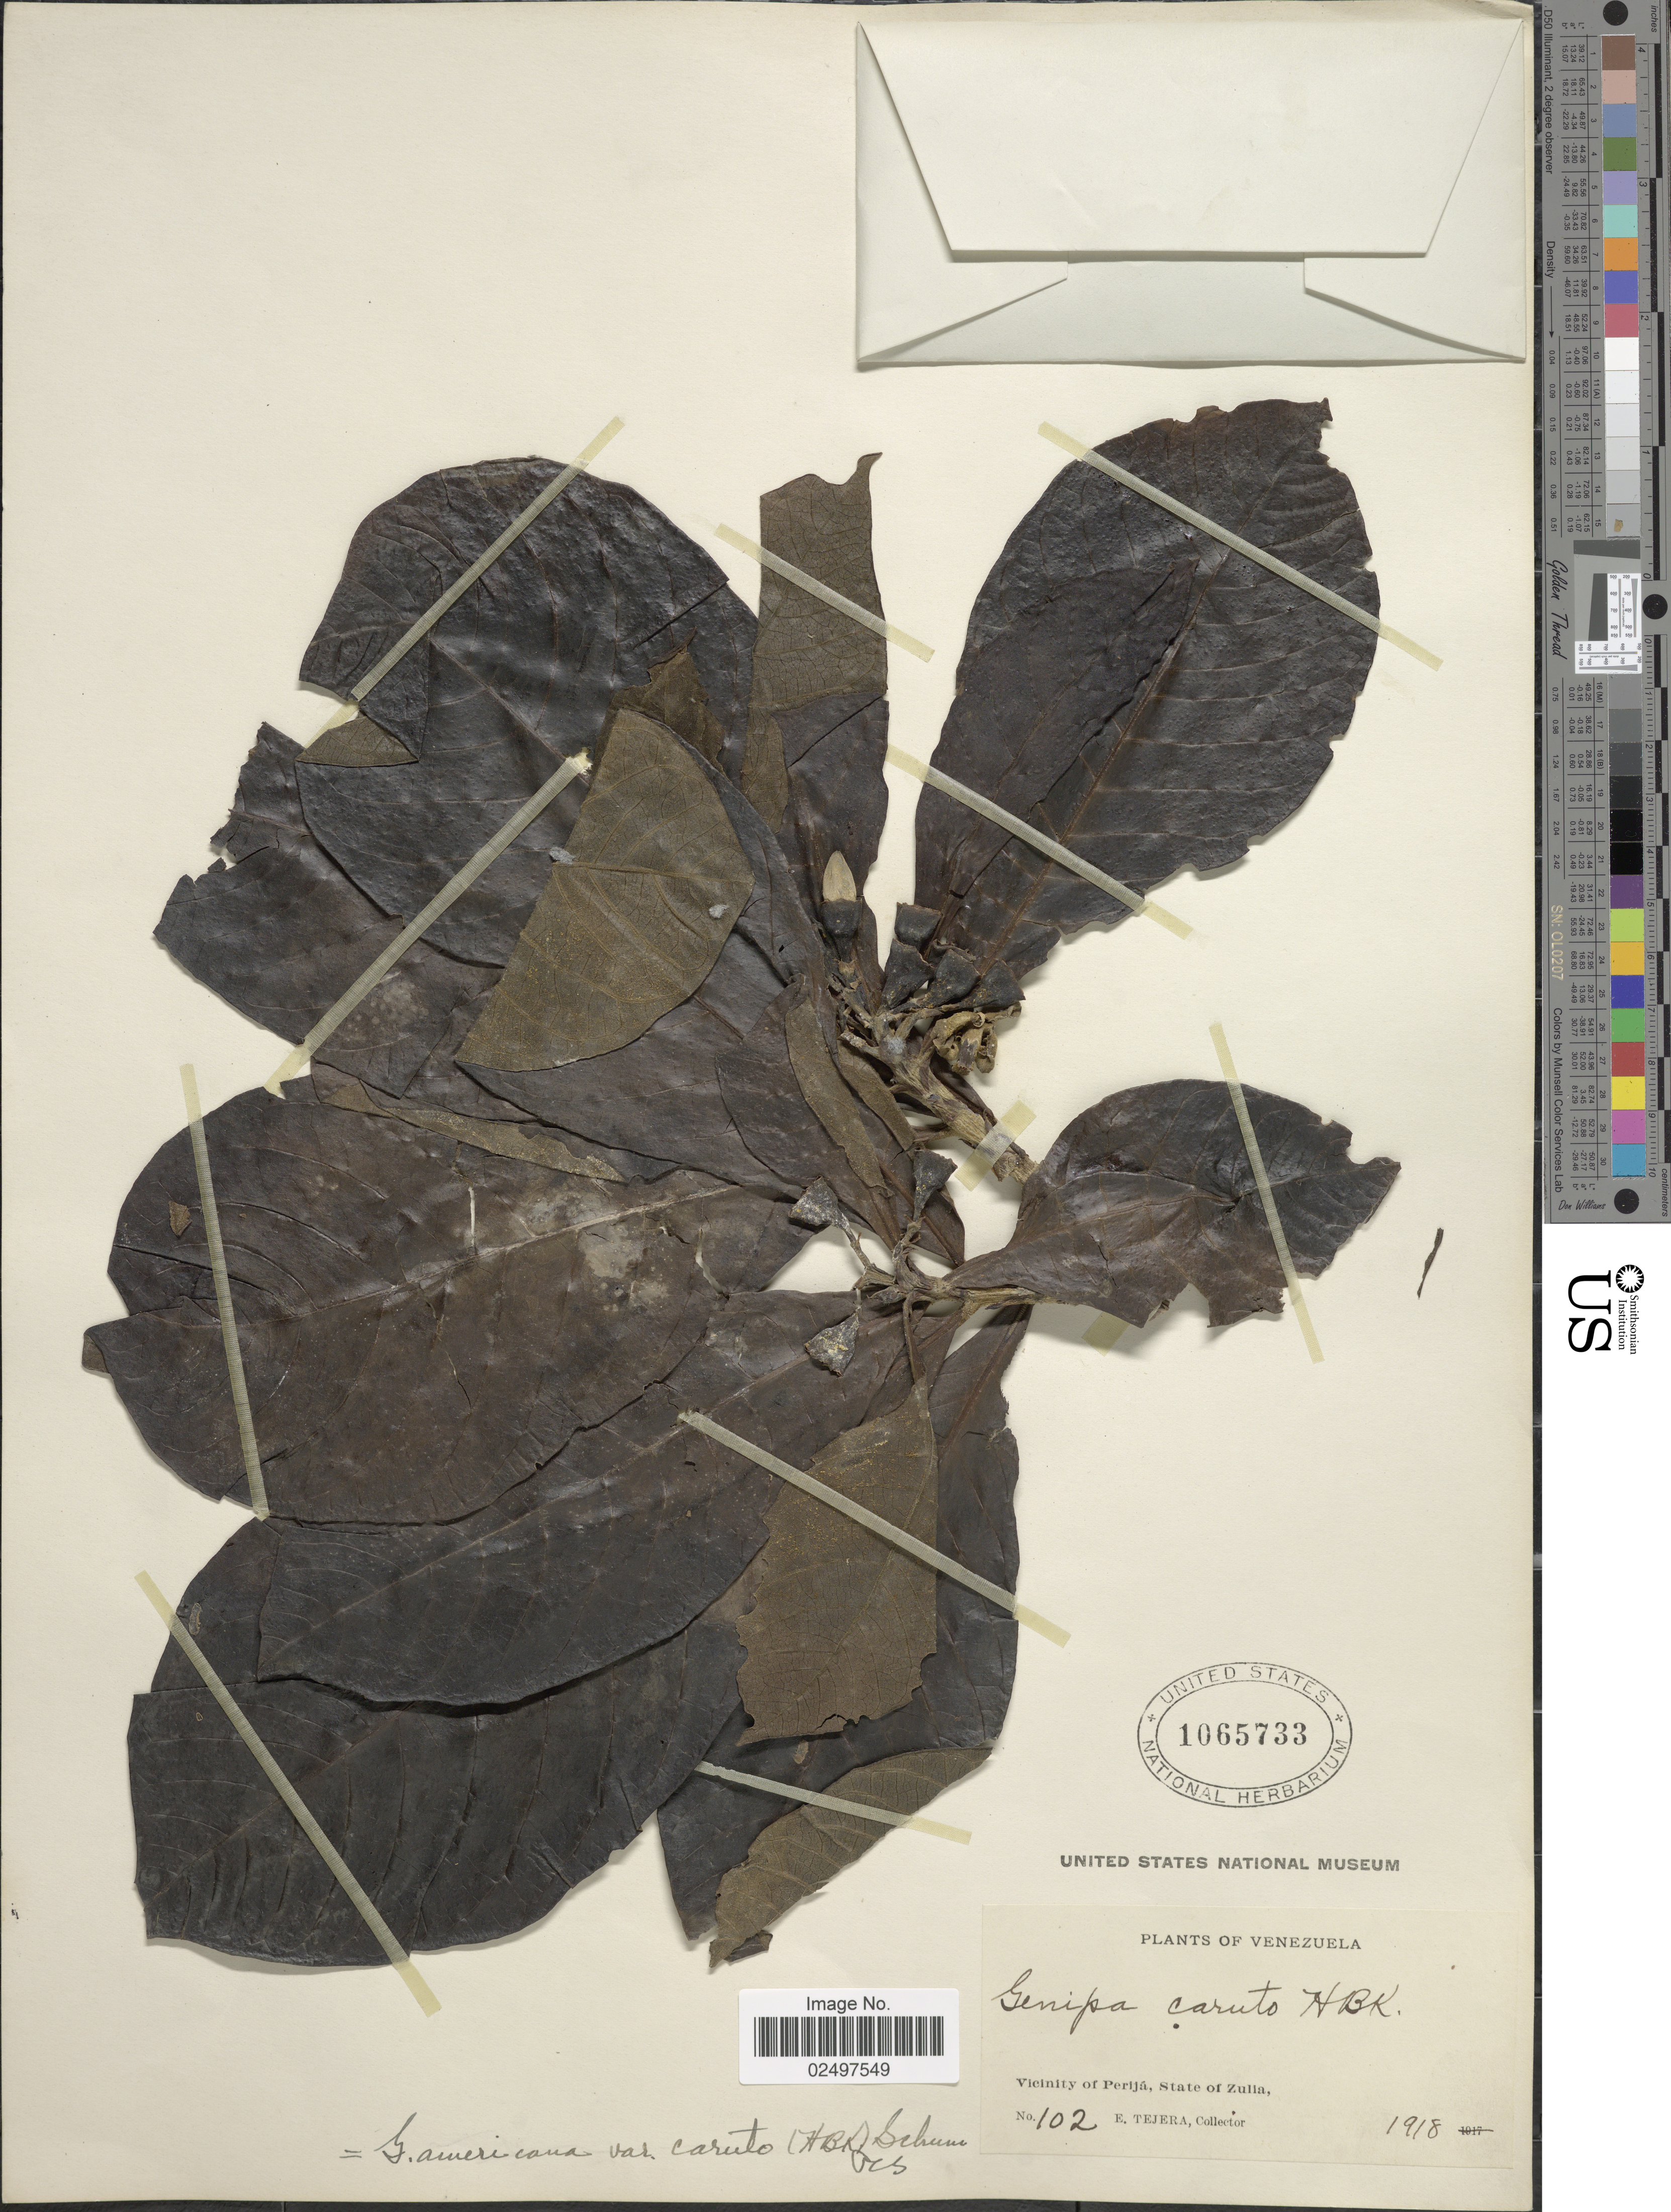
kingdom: Plantae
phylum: Tracheophyta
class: Magnoliopsida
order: Gentianales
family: Rubiaceae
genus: Genipa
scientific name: Genipa americana var. caruto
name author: (Kunth) K. Schum.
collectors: E. Tejera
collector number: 102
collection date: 1918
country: Venezuela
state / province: Zulia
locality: Vicinity of Perija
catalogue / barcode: US 1065733